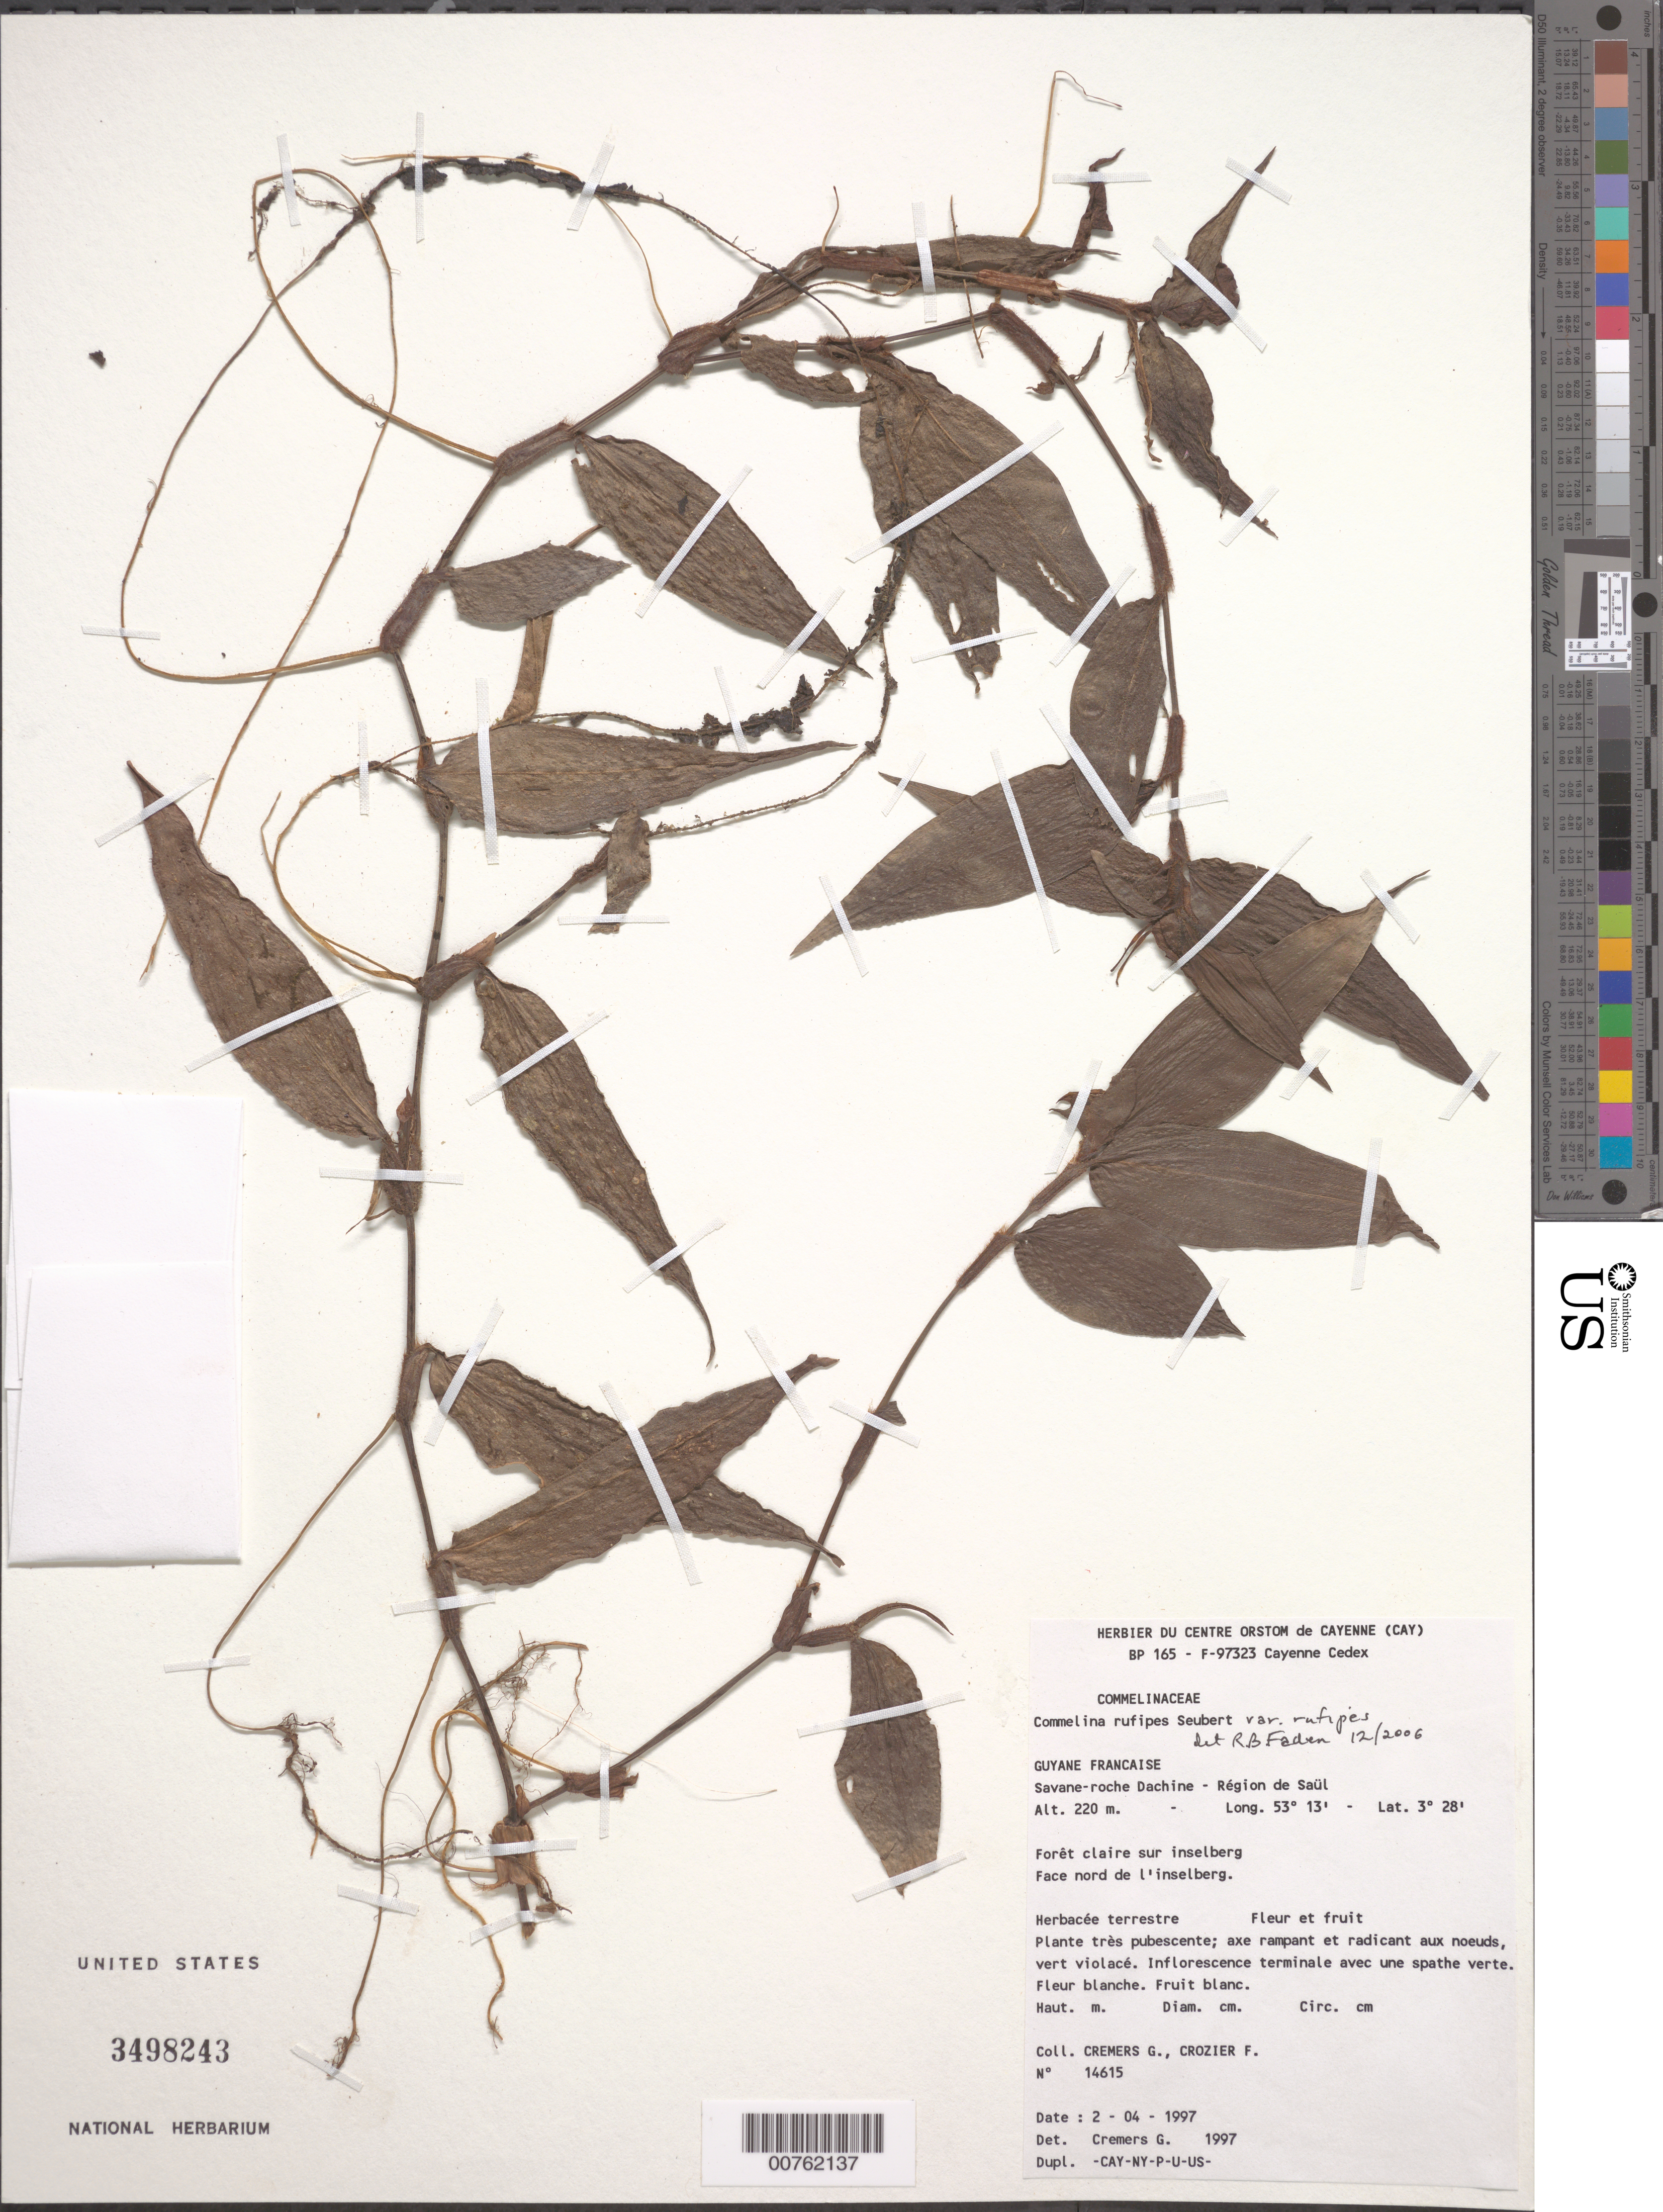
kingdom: Plantae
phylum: Tracheophyta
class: Liliopsida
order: Commelinales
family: Commelinaceae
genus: Commelina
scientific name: Commelina rufipes var. rufipes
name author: Seub.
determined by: Faden, Robert B., (US), Smithsonian Institution - National Museum of Natural History (UNITED STATES)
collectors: G. Cremers & F. Crozier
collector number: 14615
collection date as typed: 02 Apr 1997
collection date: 1997-04-02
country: French Guiana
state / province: Saint-Laurent-du-Maroni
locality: Region de Saul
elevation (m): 220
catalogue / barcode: US 3498243